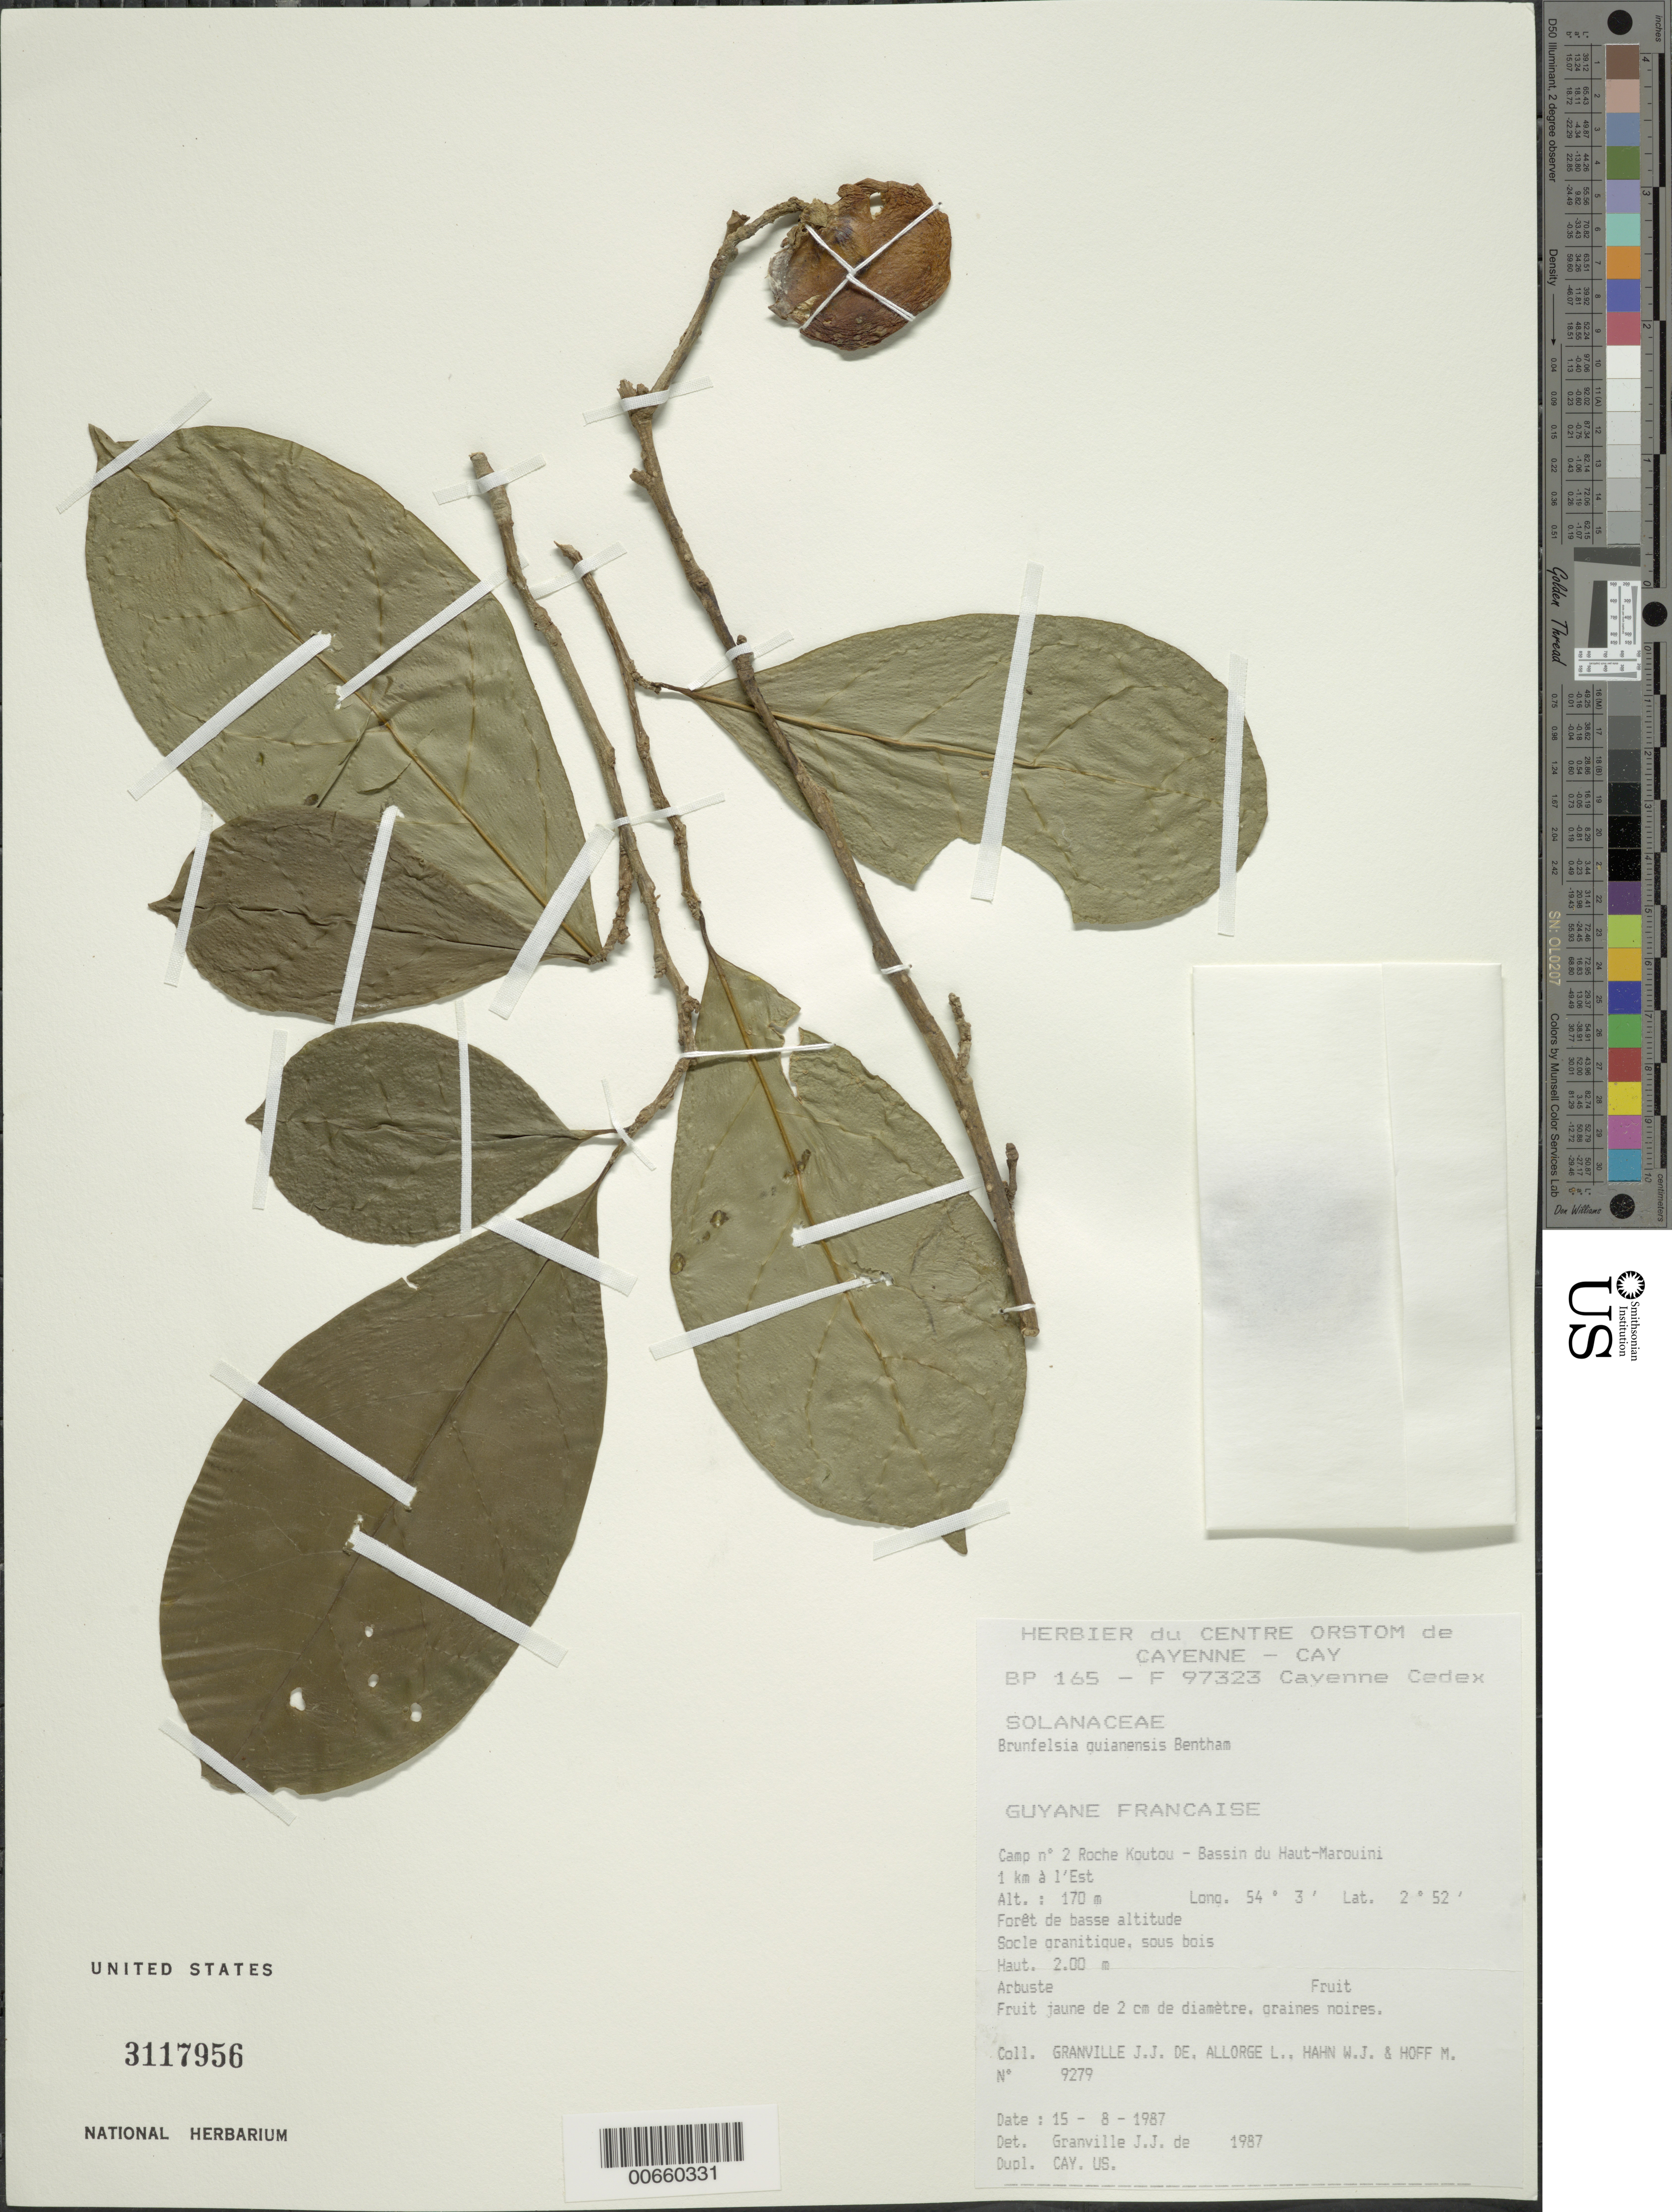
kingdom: Plantae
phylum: Tracheophyta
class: Magnoliopsida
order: Solanales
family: Solanaceae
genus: Brunfelsia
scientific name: Brunfelsia guianensis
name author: Benth.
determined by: Granville, J. J. de, (CAY), Institut de Recherche pour le Developpement (IRD) (FRENCH GUIANA)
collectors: J.-J. de Granville, L. Allorge, W. J. Hahn & M. Hoff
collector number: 9279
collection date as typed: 15-Aug-87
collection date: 1987-08-15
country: French Guiana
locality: Camp #2, Roche Koutou, Bassin du Haut-Marouini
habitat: Forêt de basse altitude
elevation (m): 170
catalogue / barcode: US 3117956